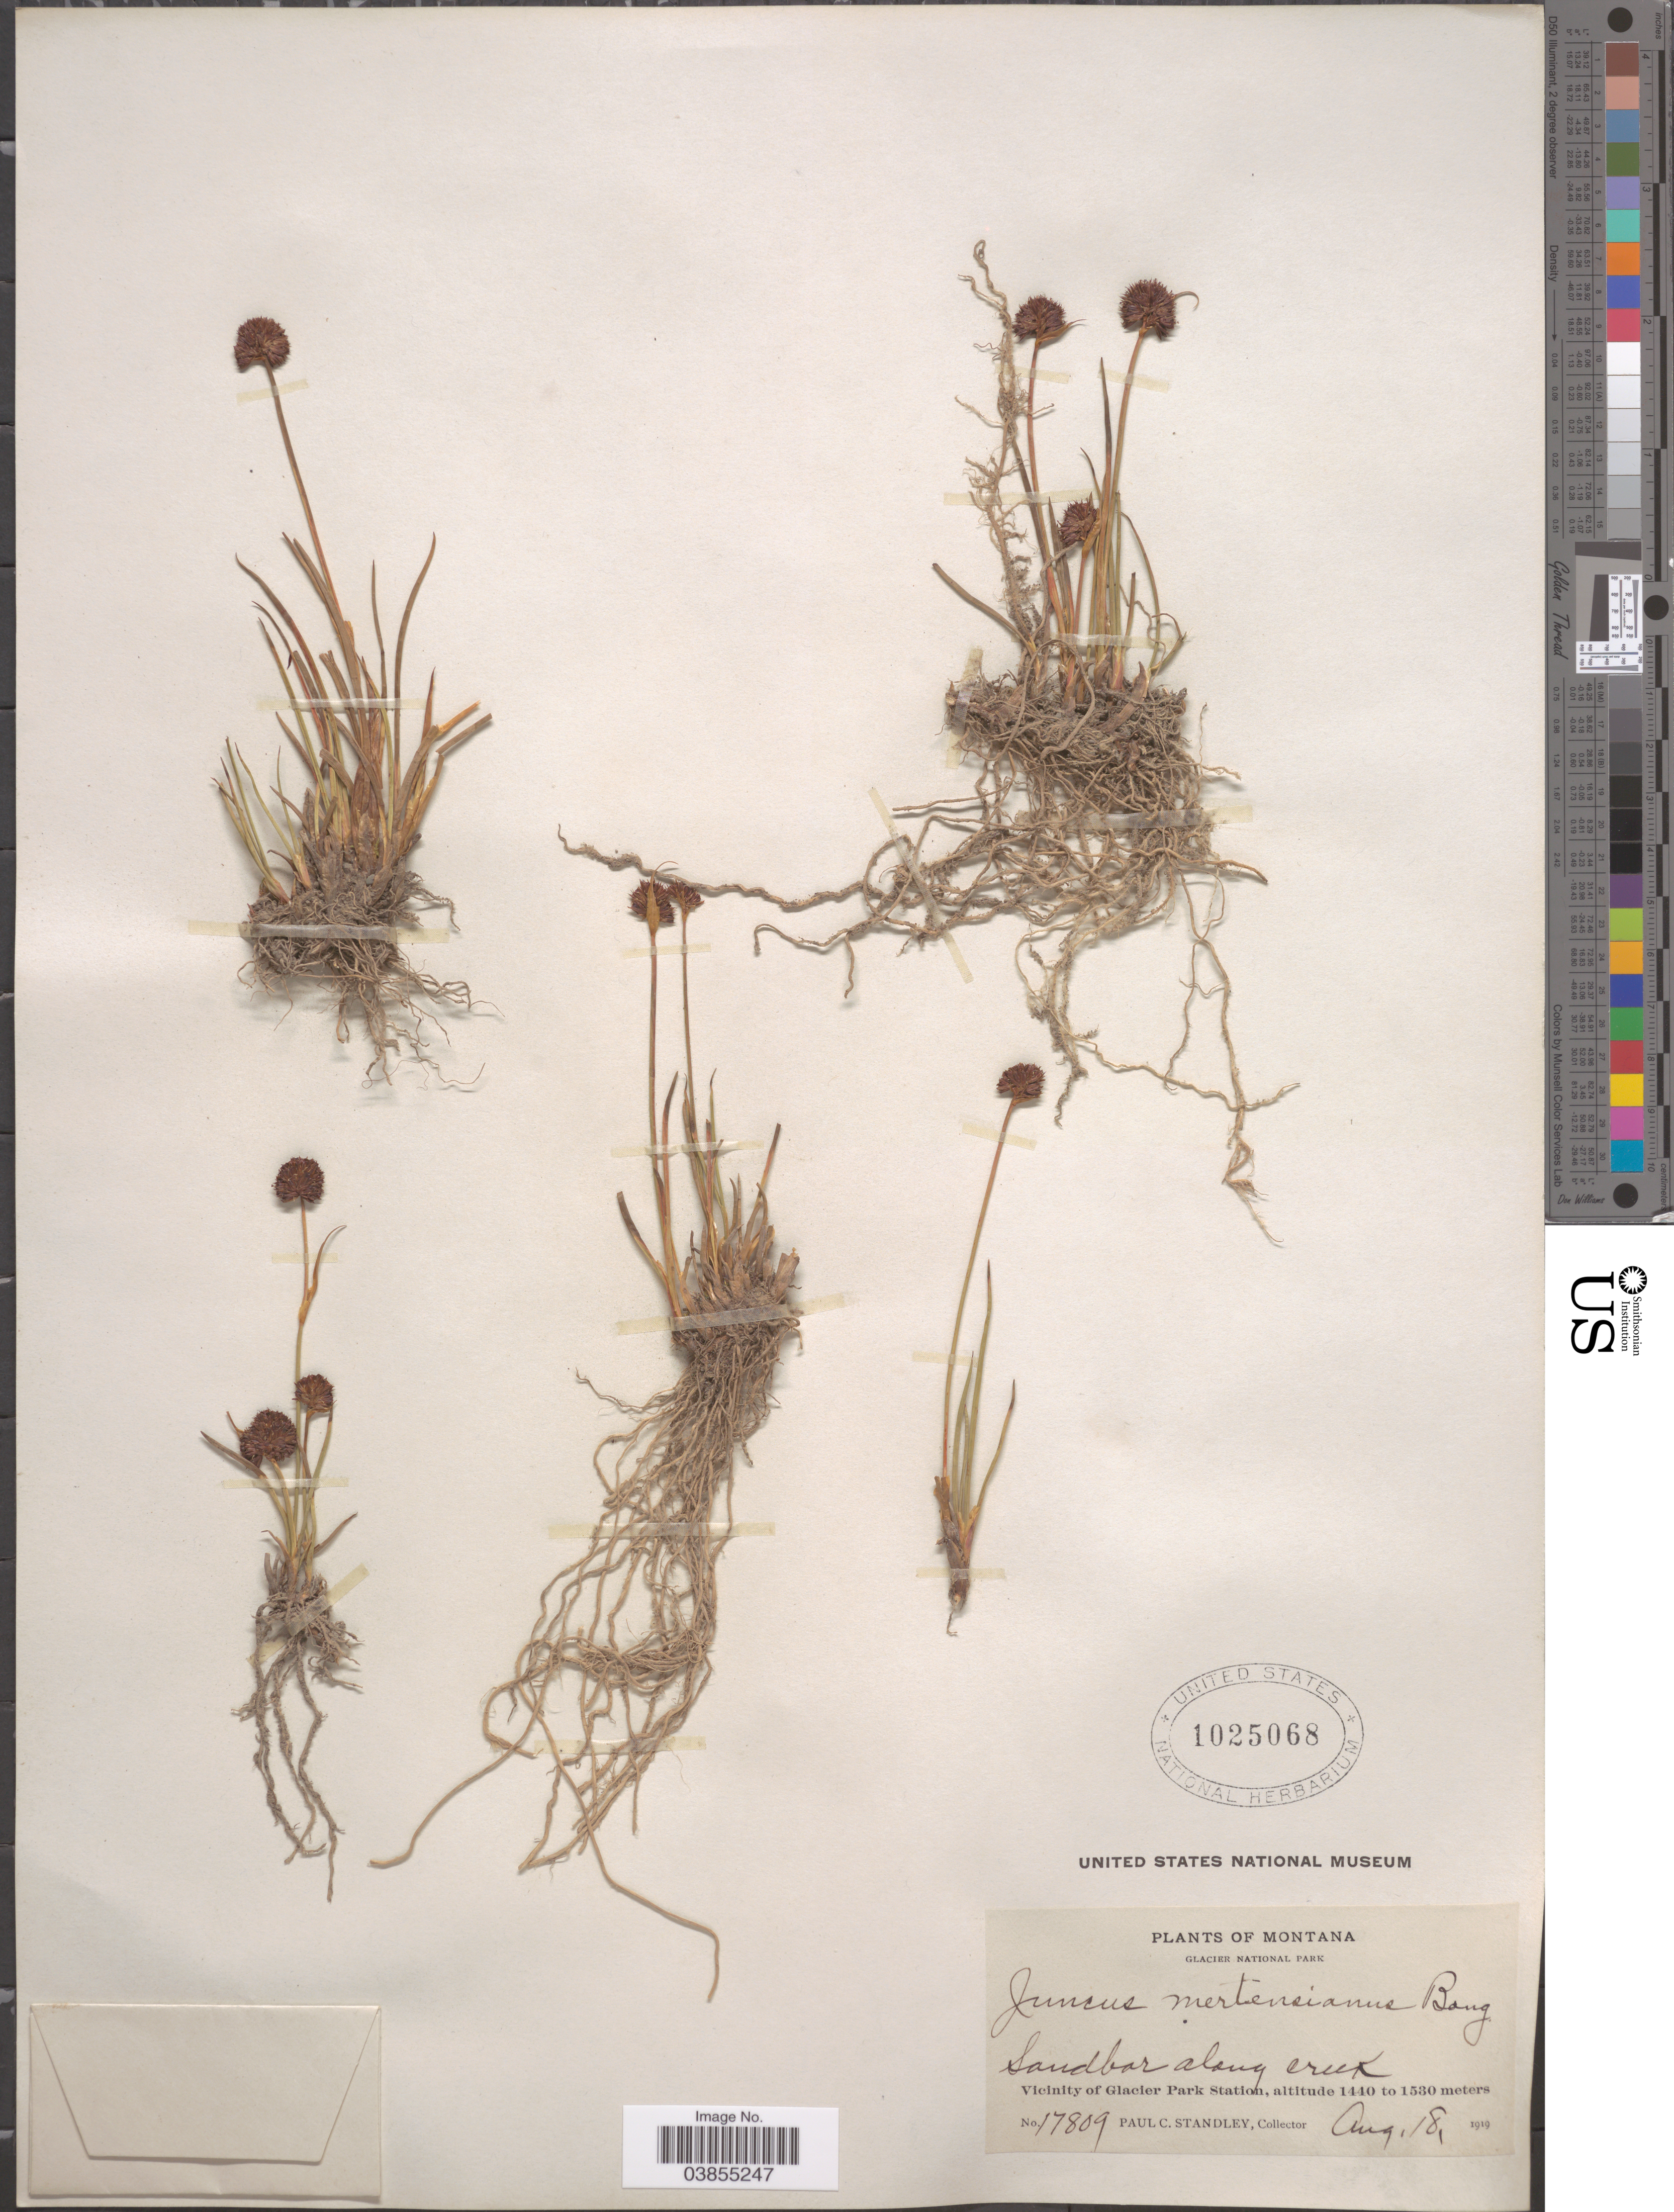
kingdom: Plantae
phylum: Tracheophyta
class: Liliopsida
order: Poales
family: Juncaceae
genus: Juncus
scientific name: Juncus mertensianus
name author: Bong.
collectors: P. C. Standley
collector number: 17809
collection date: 1919-08-18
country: United States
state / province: Montana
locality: Glacier National Park. Sandbar along creek, Vicinity of Glacier Park Station.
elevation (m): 1440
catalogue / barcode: US 1025068